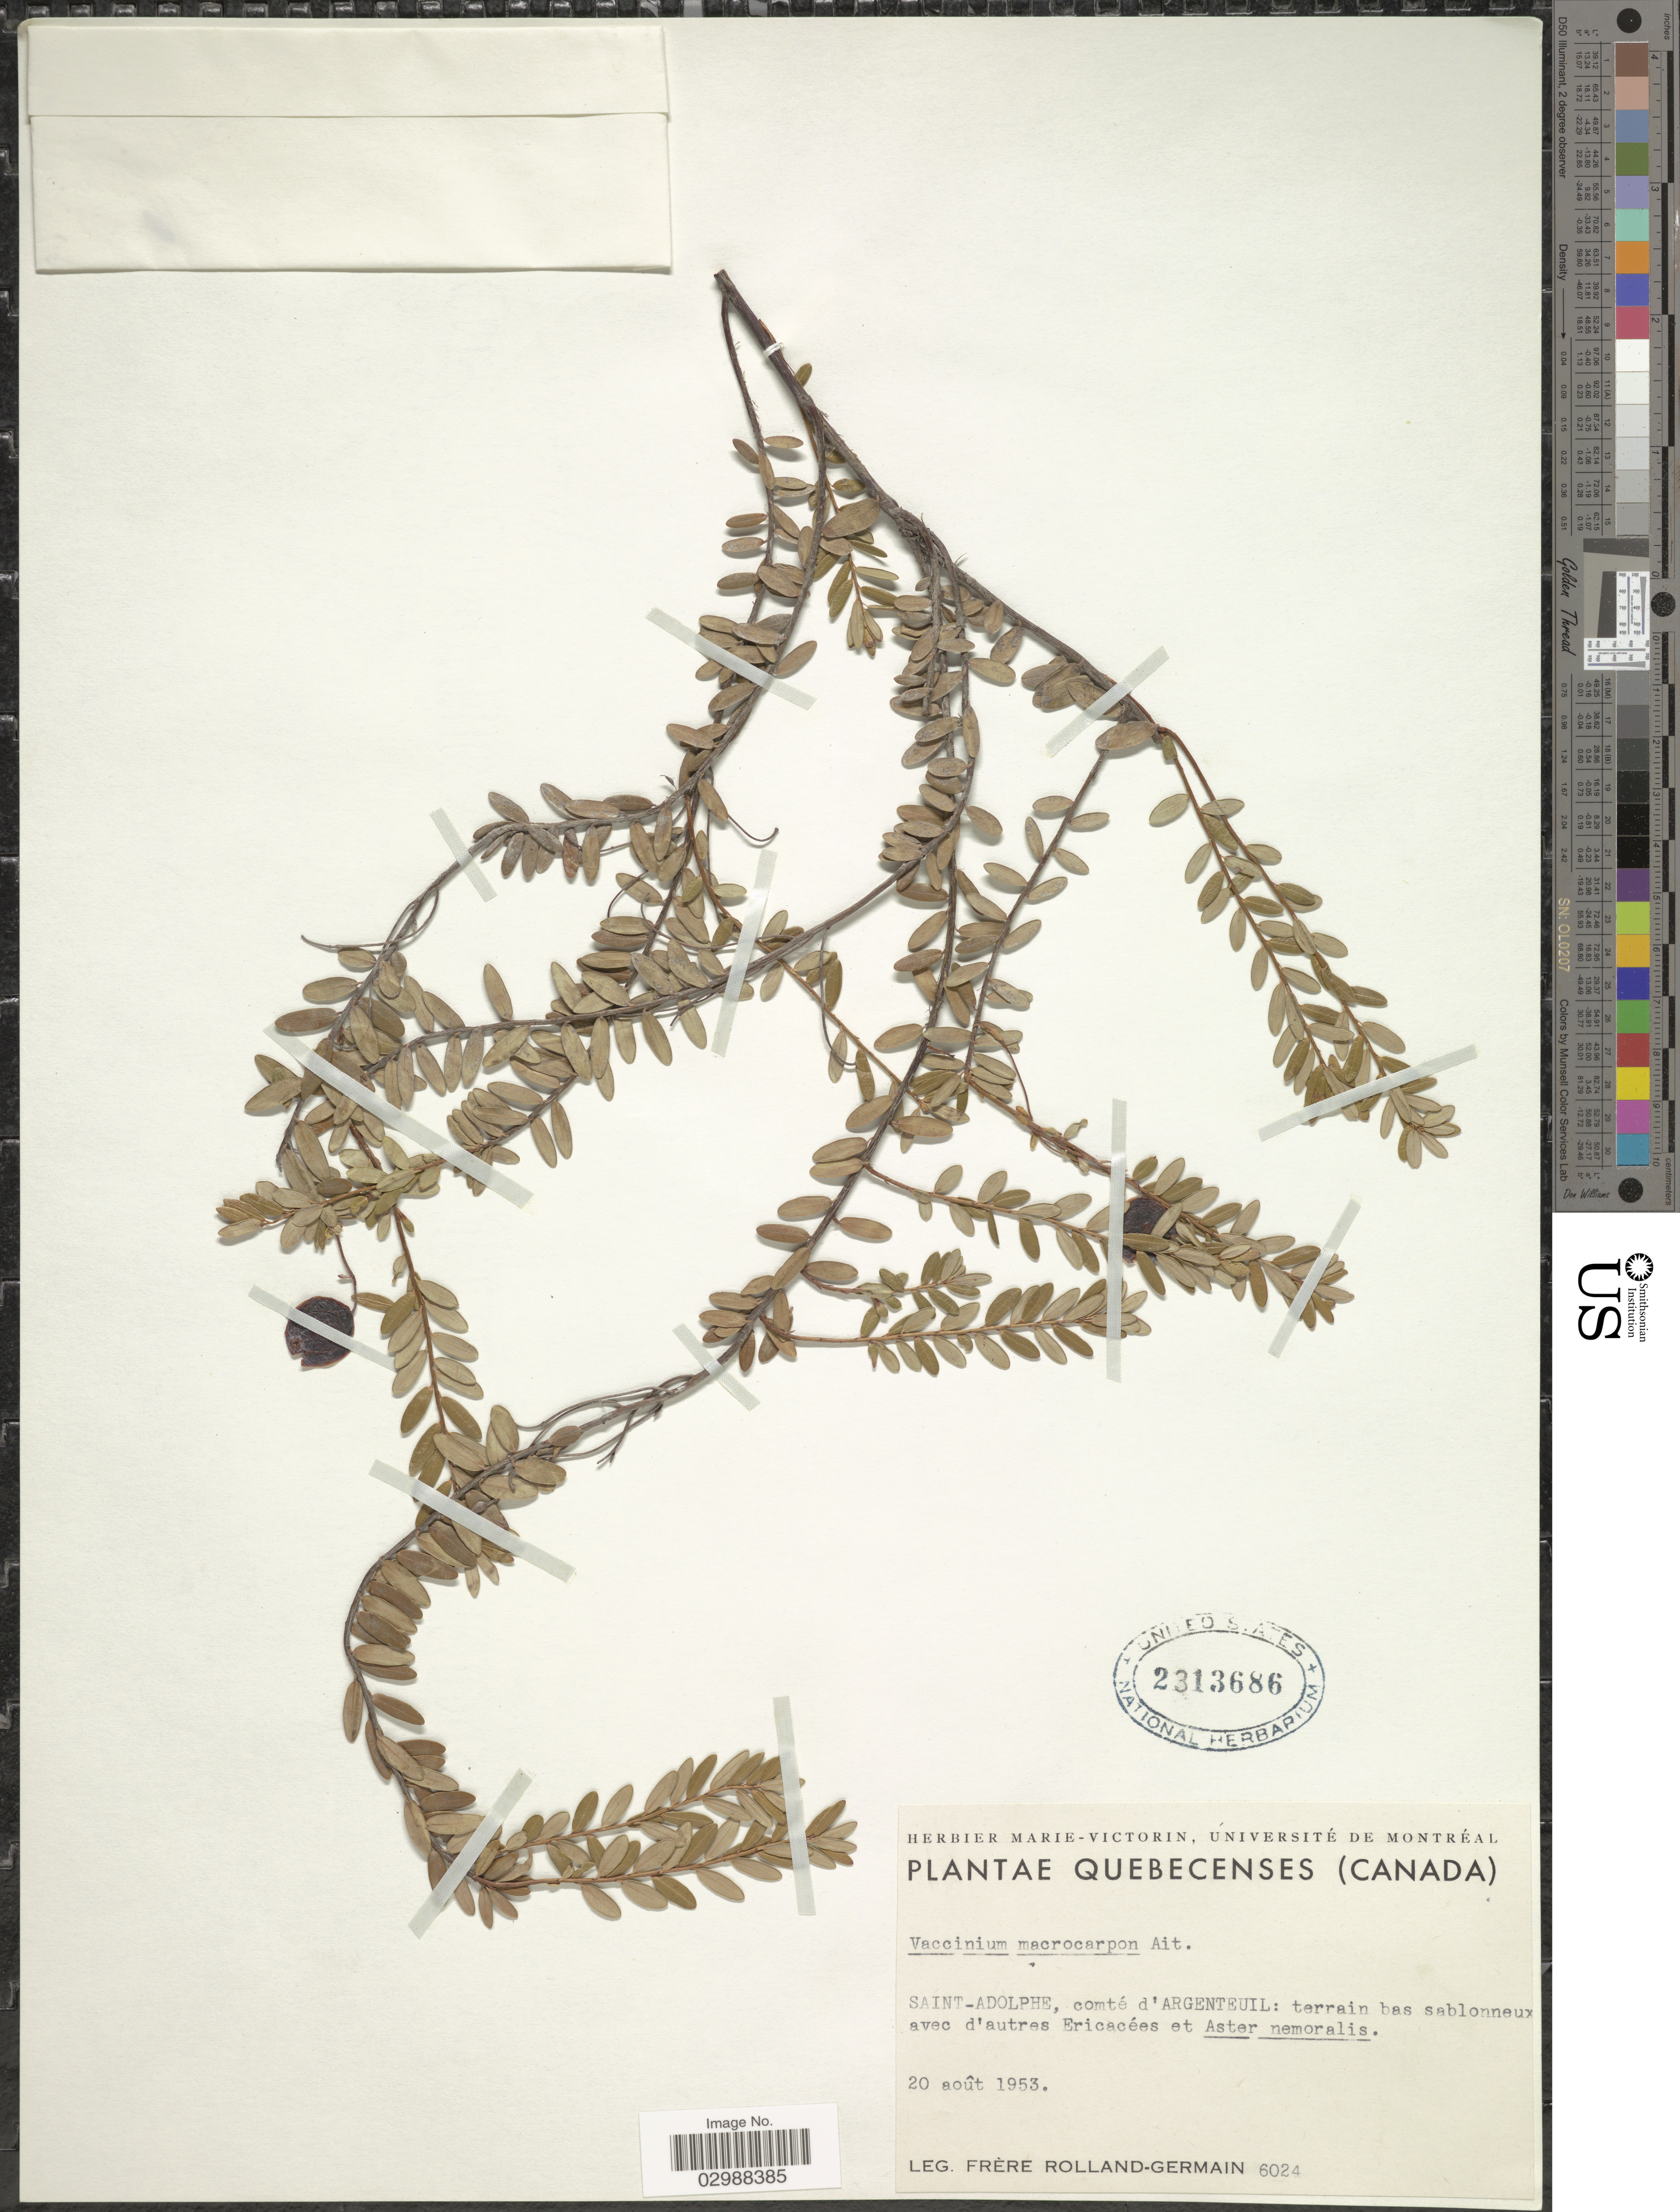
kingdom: Plantae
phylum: Tracheophyta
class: Magnoliopsida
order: Ericales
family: Ericaceae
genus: Vaccinium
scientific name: Vaccinium macrocarpon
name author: Aiton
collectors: Rolland-Germain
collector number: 6024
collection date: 1953-08-20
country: Canada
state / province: Quebec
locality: Saint-Adolphe, comté d'Argenteuil: terrain bas sablonneux aved d'autres Ericacées et Aster nemoralis.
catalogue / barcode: US 2313686